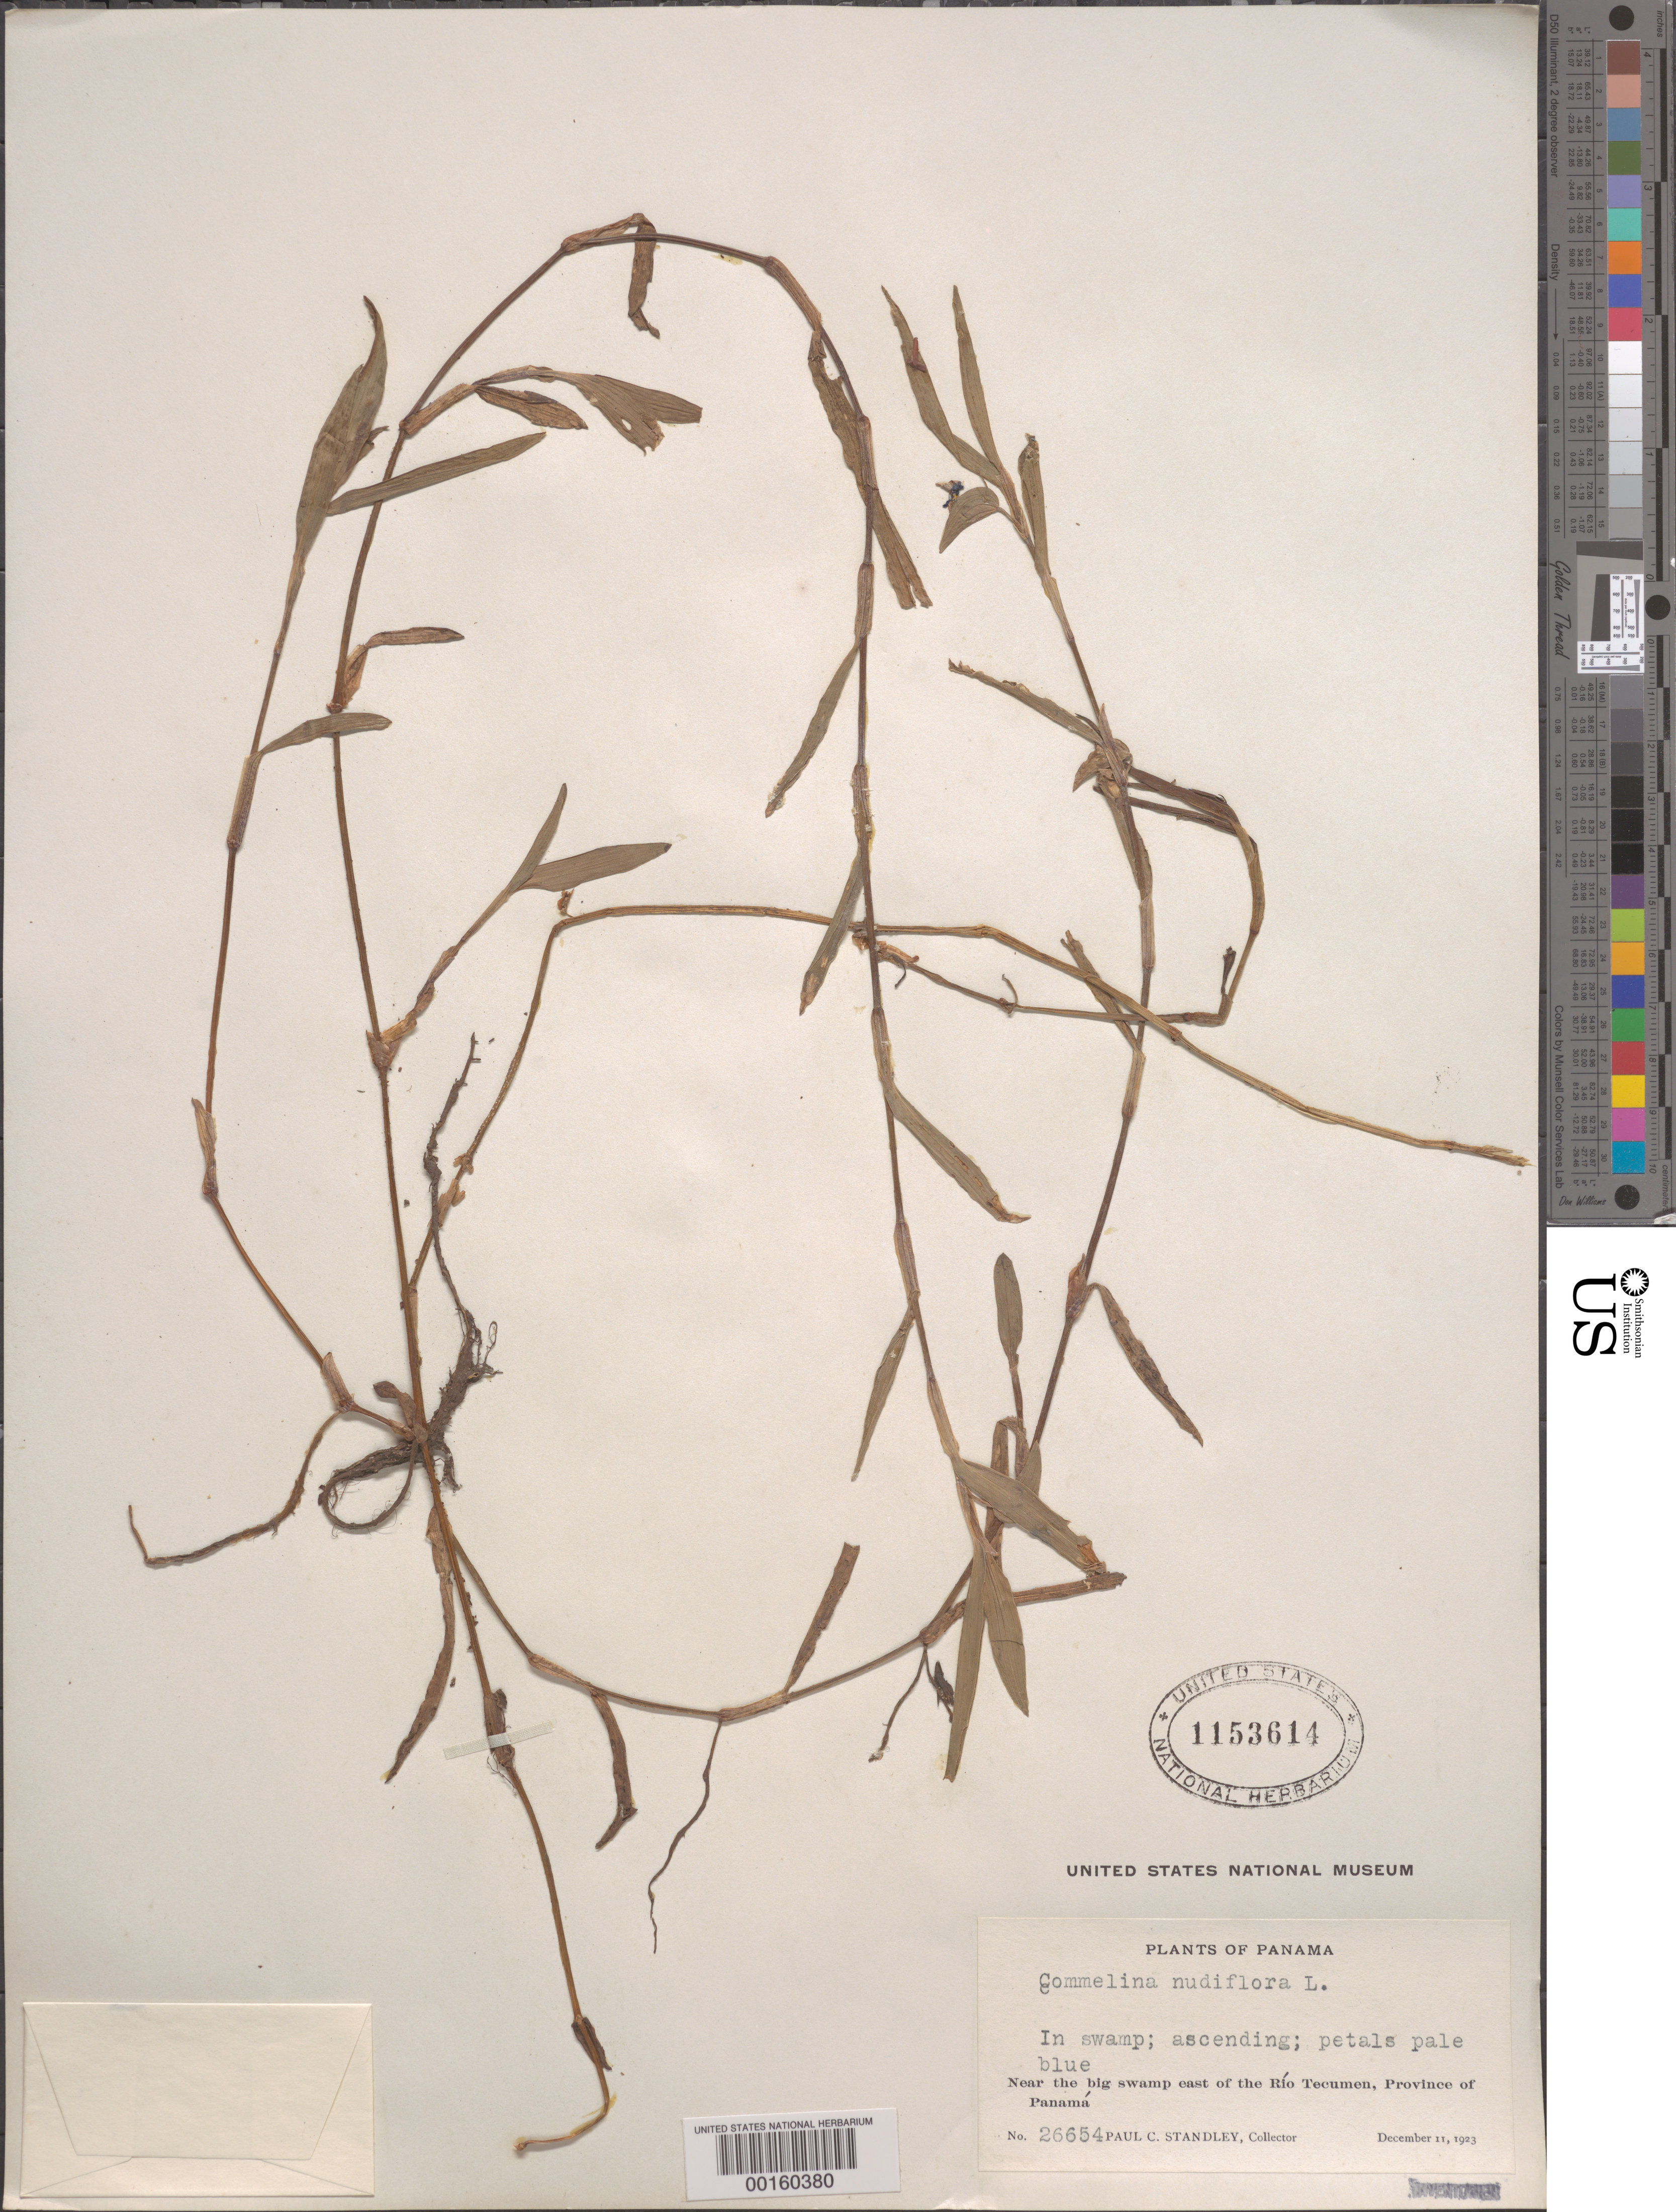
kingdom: Plantae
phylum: Tracheophyta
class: Liliopsida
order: Commelinales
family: Commelinaceae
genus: Commelina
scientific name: Commelina diffusa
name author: Burm. f.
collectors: P. C. Standley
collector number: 26654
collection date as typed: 11 Dec 1923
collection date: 1923-12-11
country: Panama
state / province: Panamá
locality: Rio Tecumen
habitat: Swamp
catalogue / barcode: US 1153614